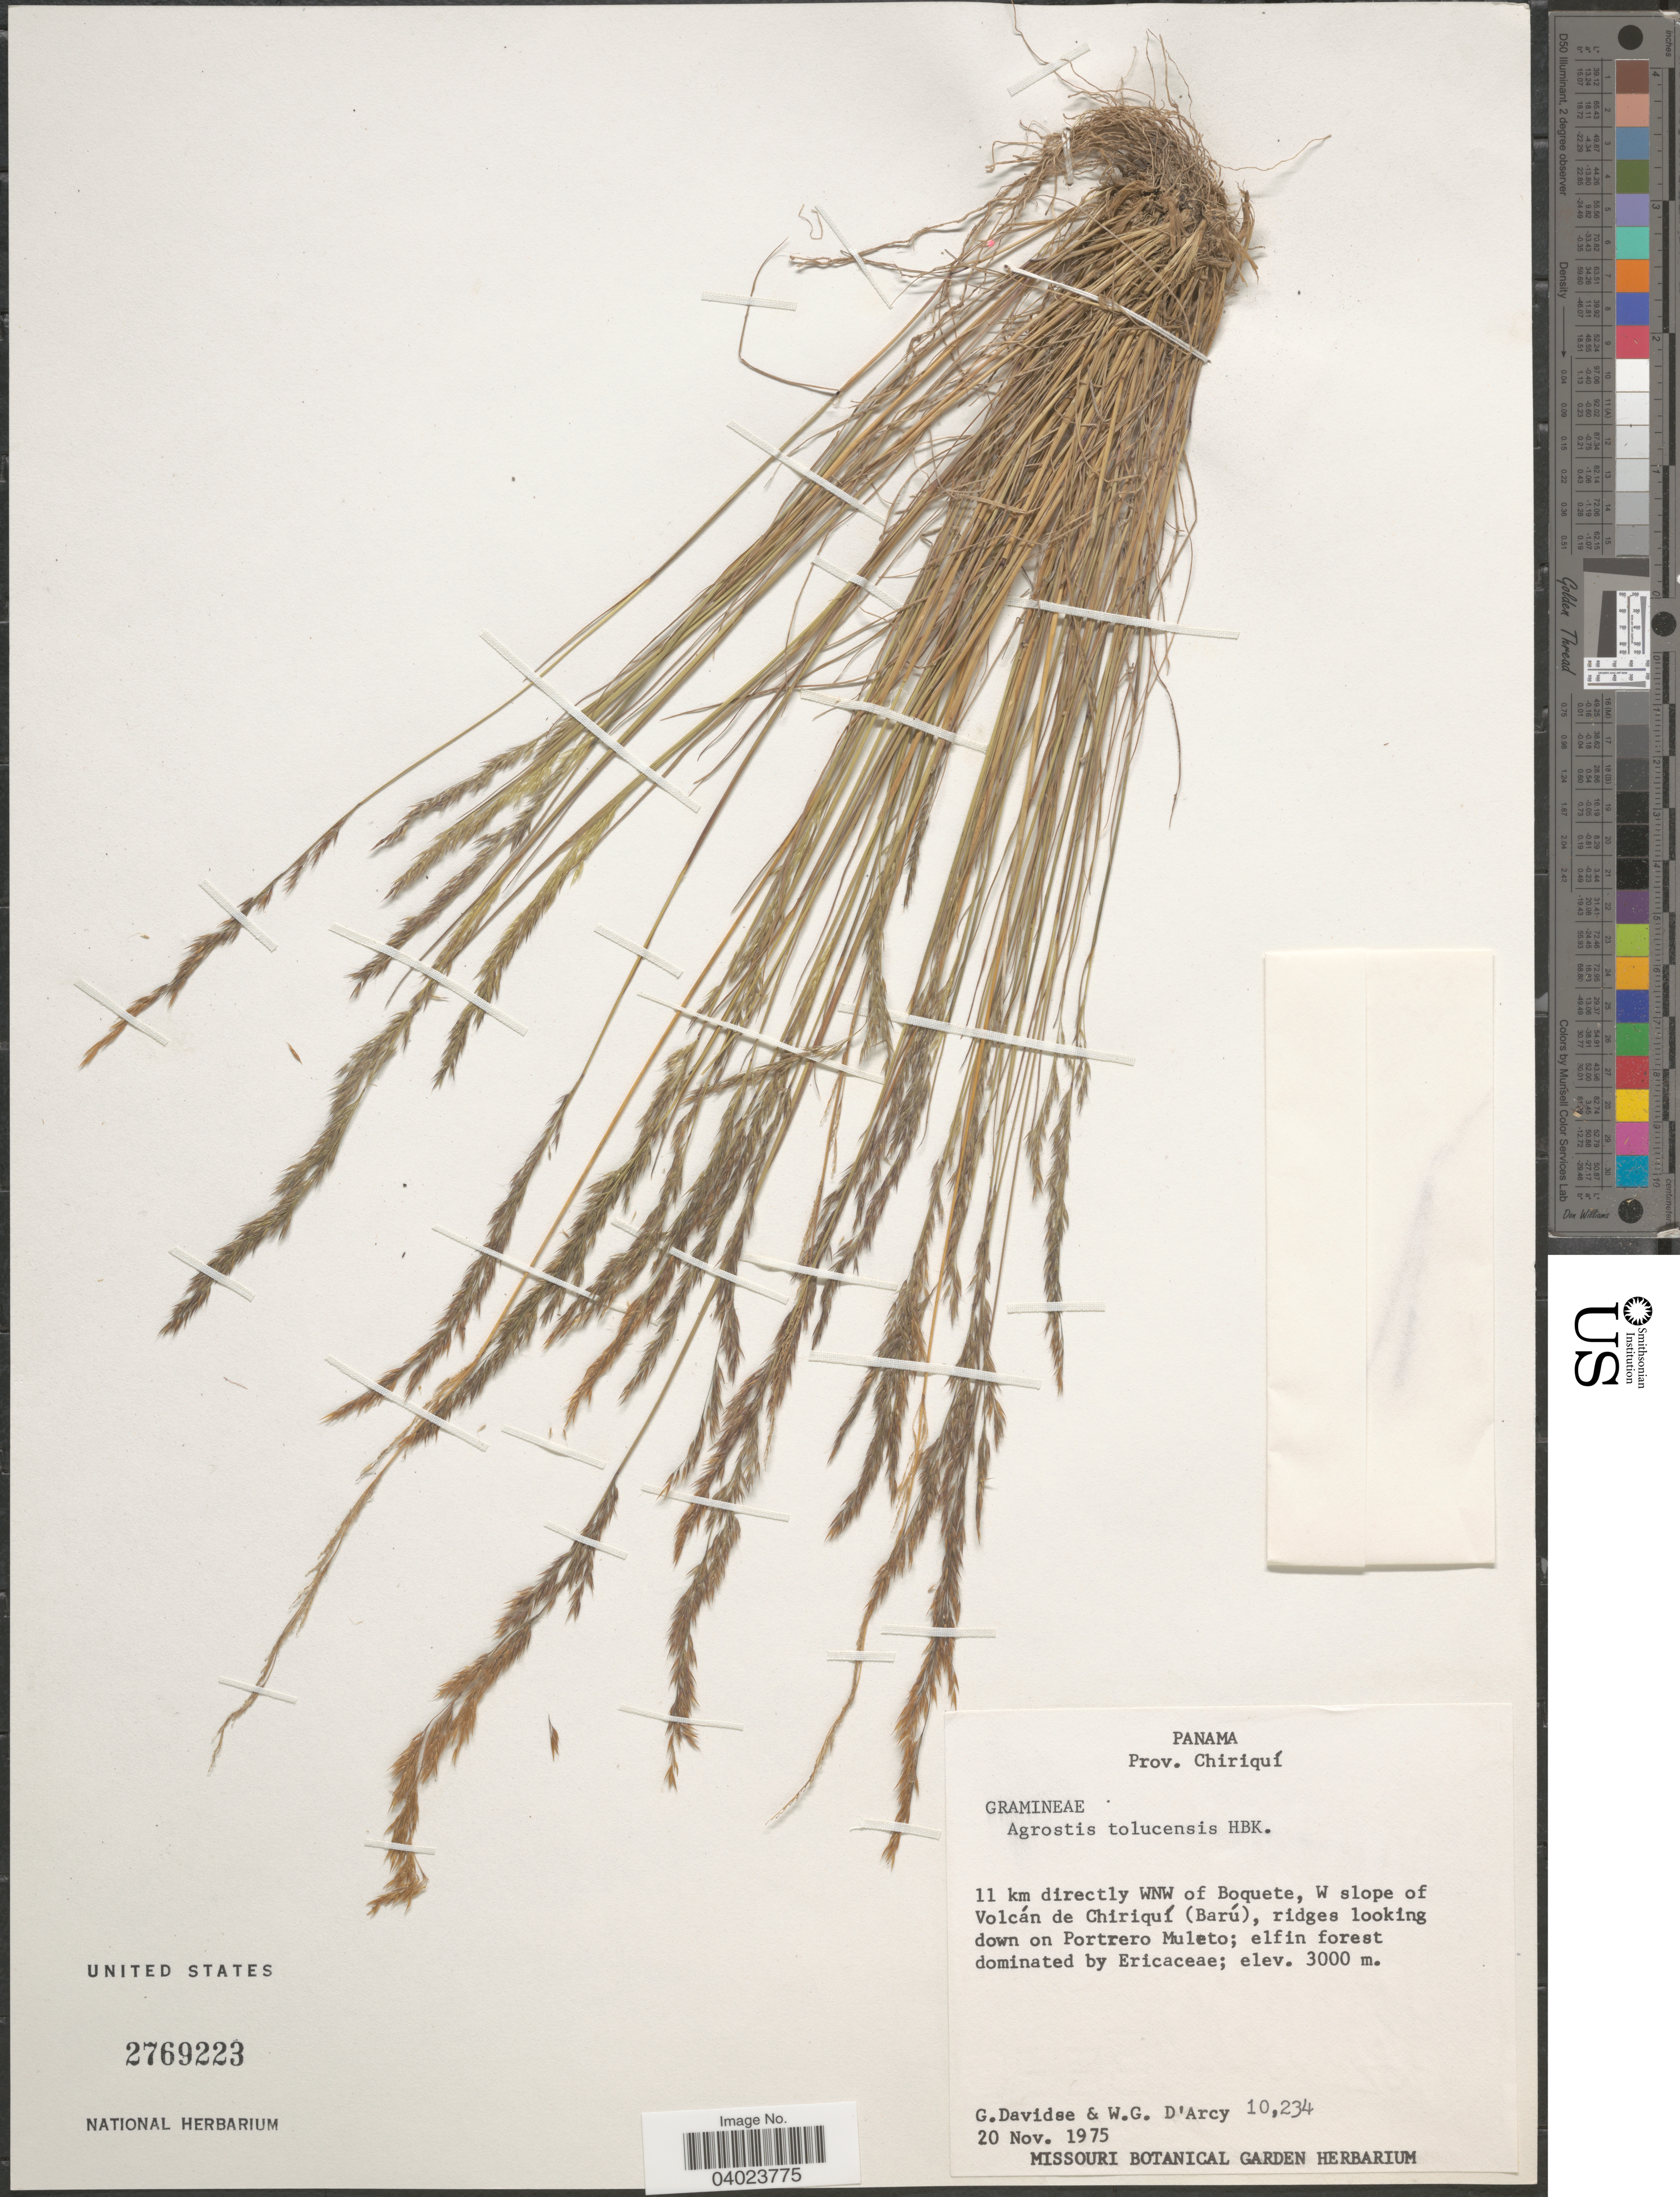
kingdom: Plantae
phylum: Tracheophyta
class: Liliopsida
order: Poales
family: Poaceae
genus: Agrostis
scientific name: Agrostis tolucensis Kunth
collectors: G. Davidse & W. G. D'Arcy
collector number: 10234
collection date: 1975-11-20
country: Panama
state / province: Chiriqui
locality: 11 km directly WNW of Boquete, W slope of Volcán de Chiriquí (Barú), ridge looking down on Portrero Muisto.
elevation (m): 3000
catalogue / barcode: US 2769223